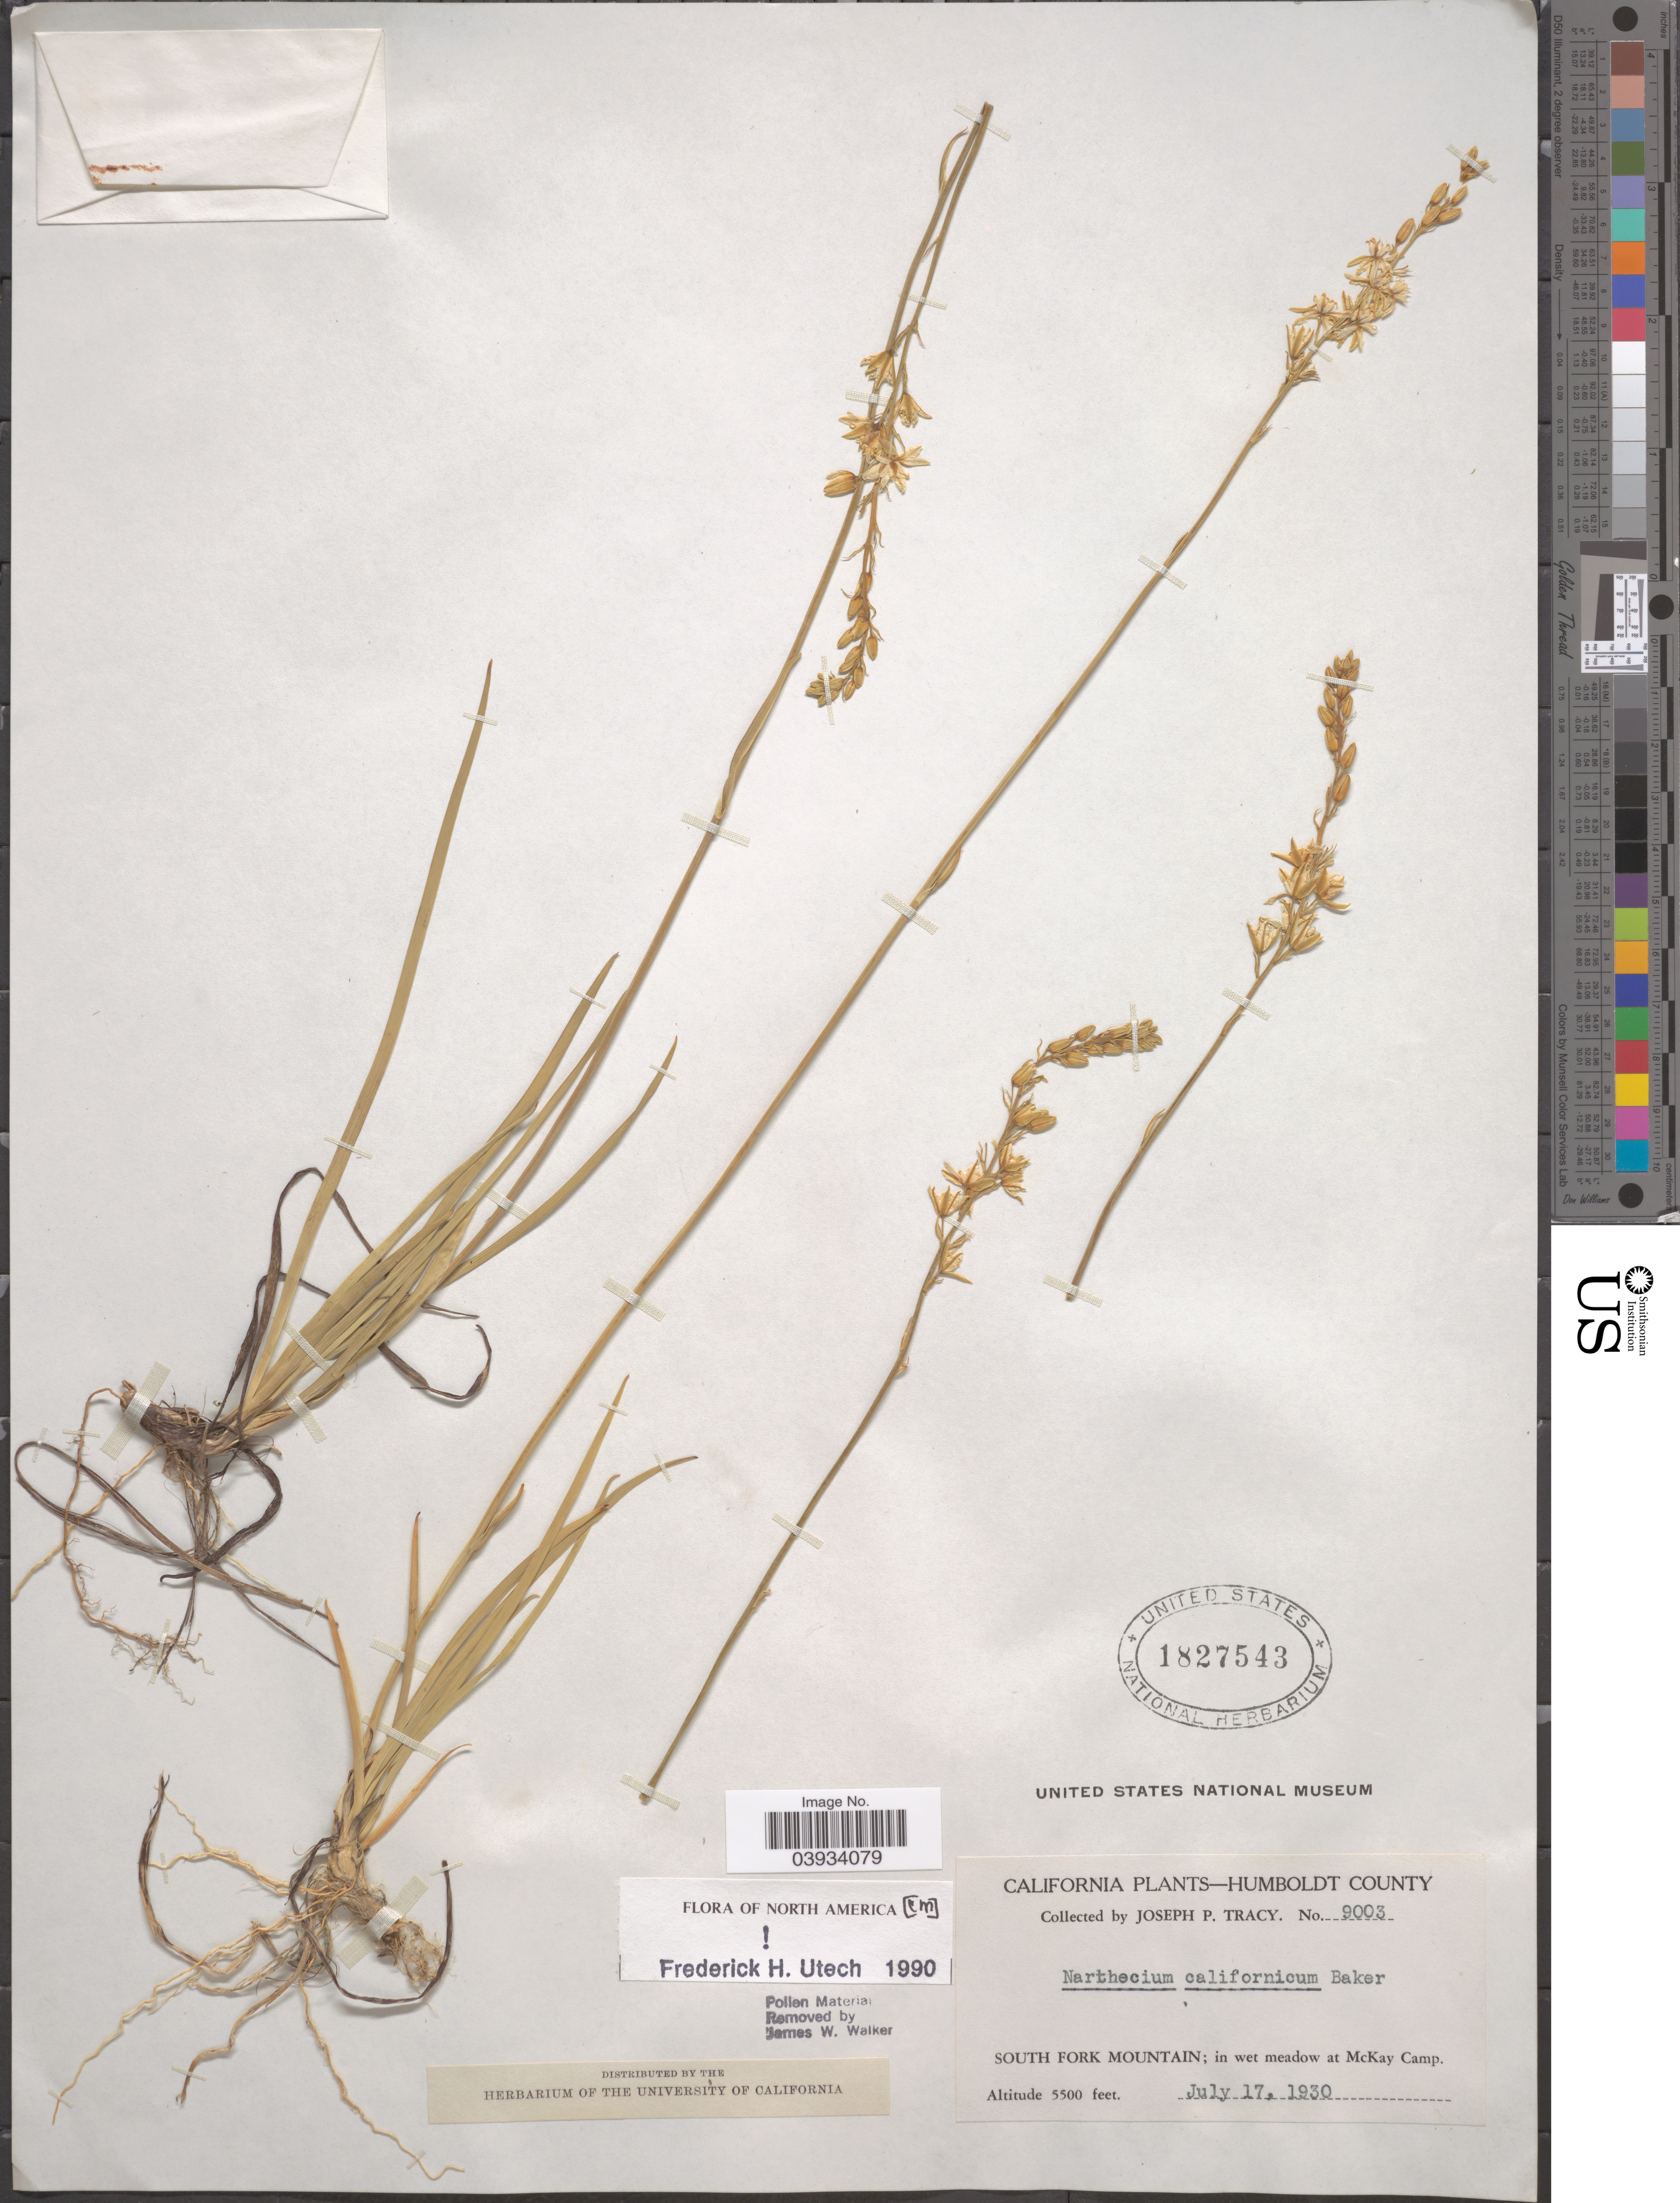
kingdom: Plantae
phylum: Tracheophyta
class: Liliopsida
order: Dioscoreales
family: Nartheciaceae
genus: Narthecium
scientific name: Narthecium californicum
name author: Baker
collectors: J. Tracy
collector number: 9003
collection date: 1930-07-17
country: United States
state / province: California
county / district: Humboldt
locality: Humboldt County. South Fork Mountain; in wet meadow at McKay Camp.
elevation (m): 1676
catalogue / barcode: US 1827543